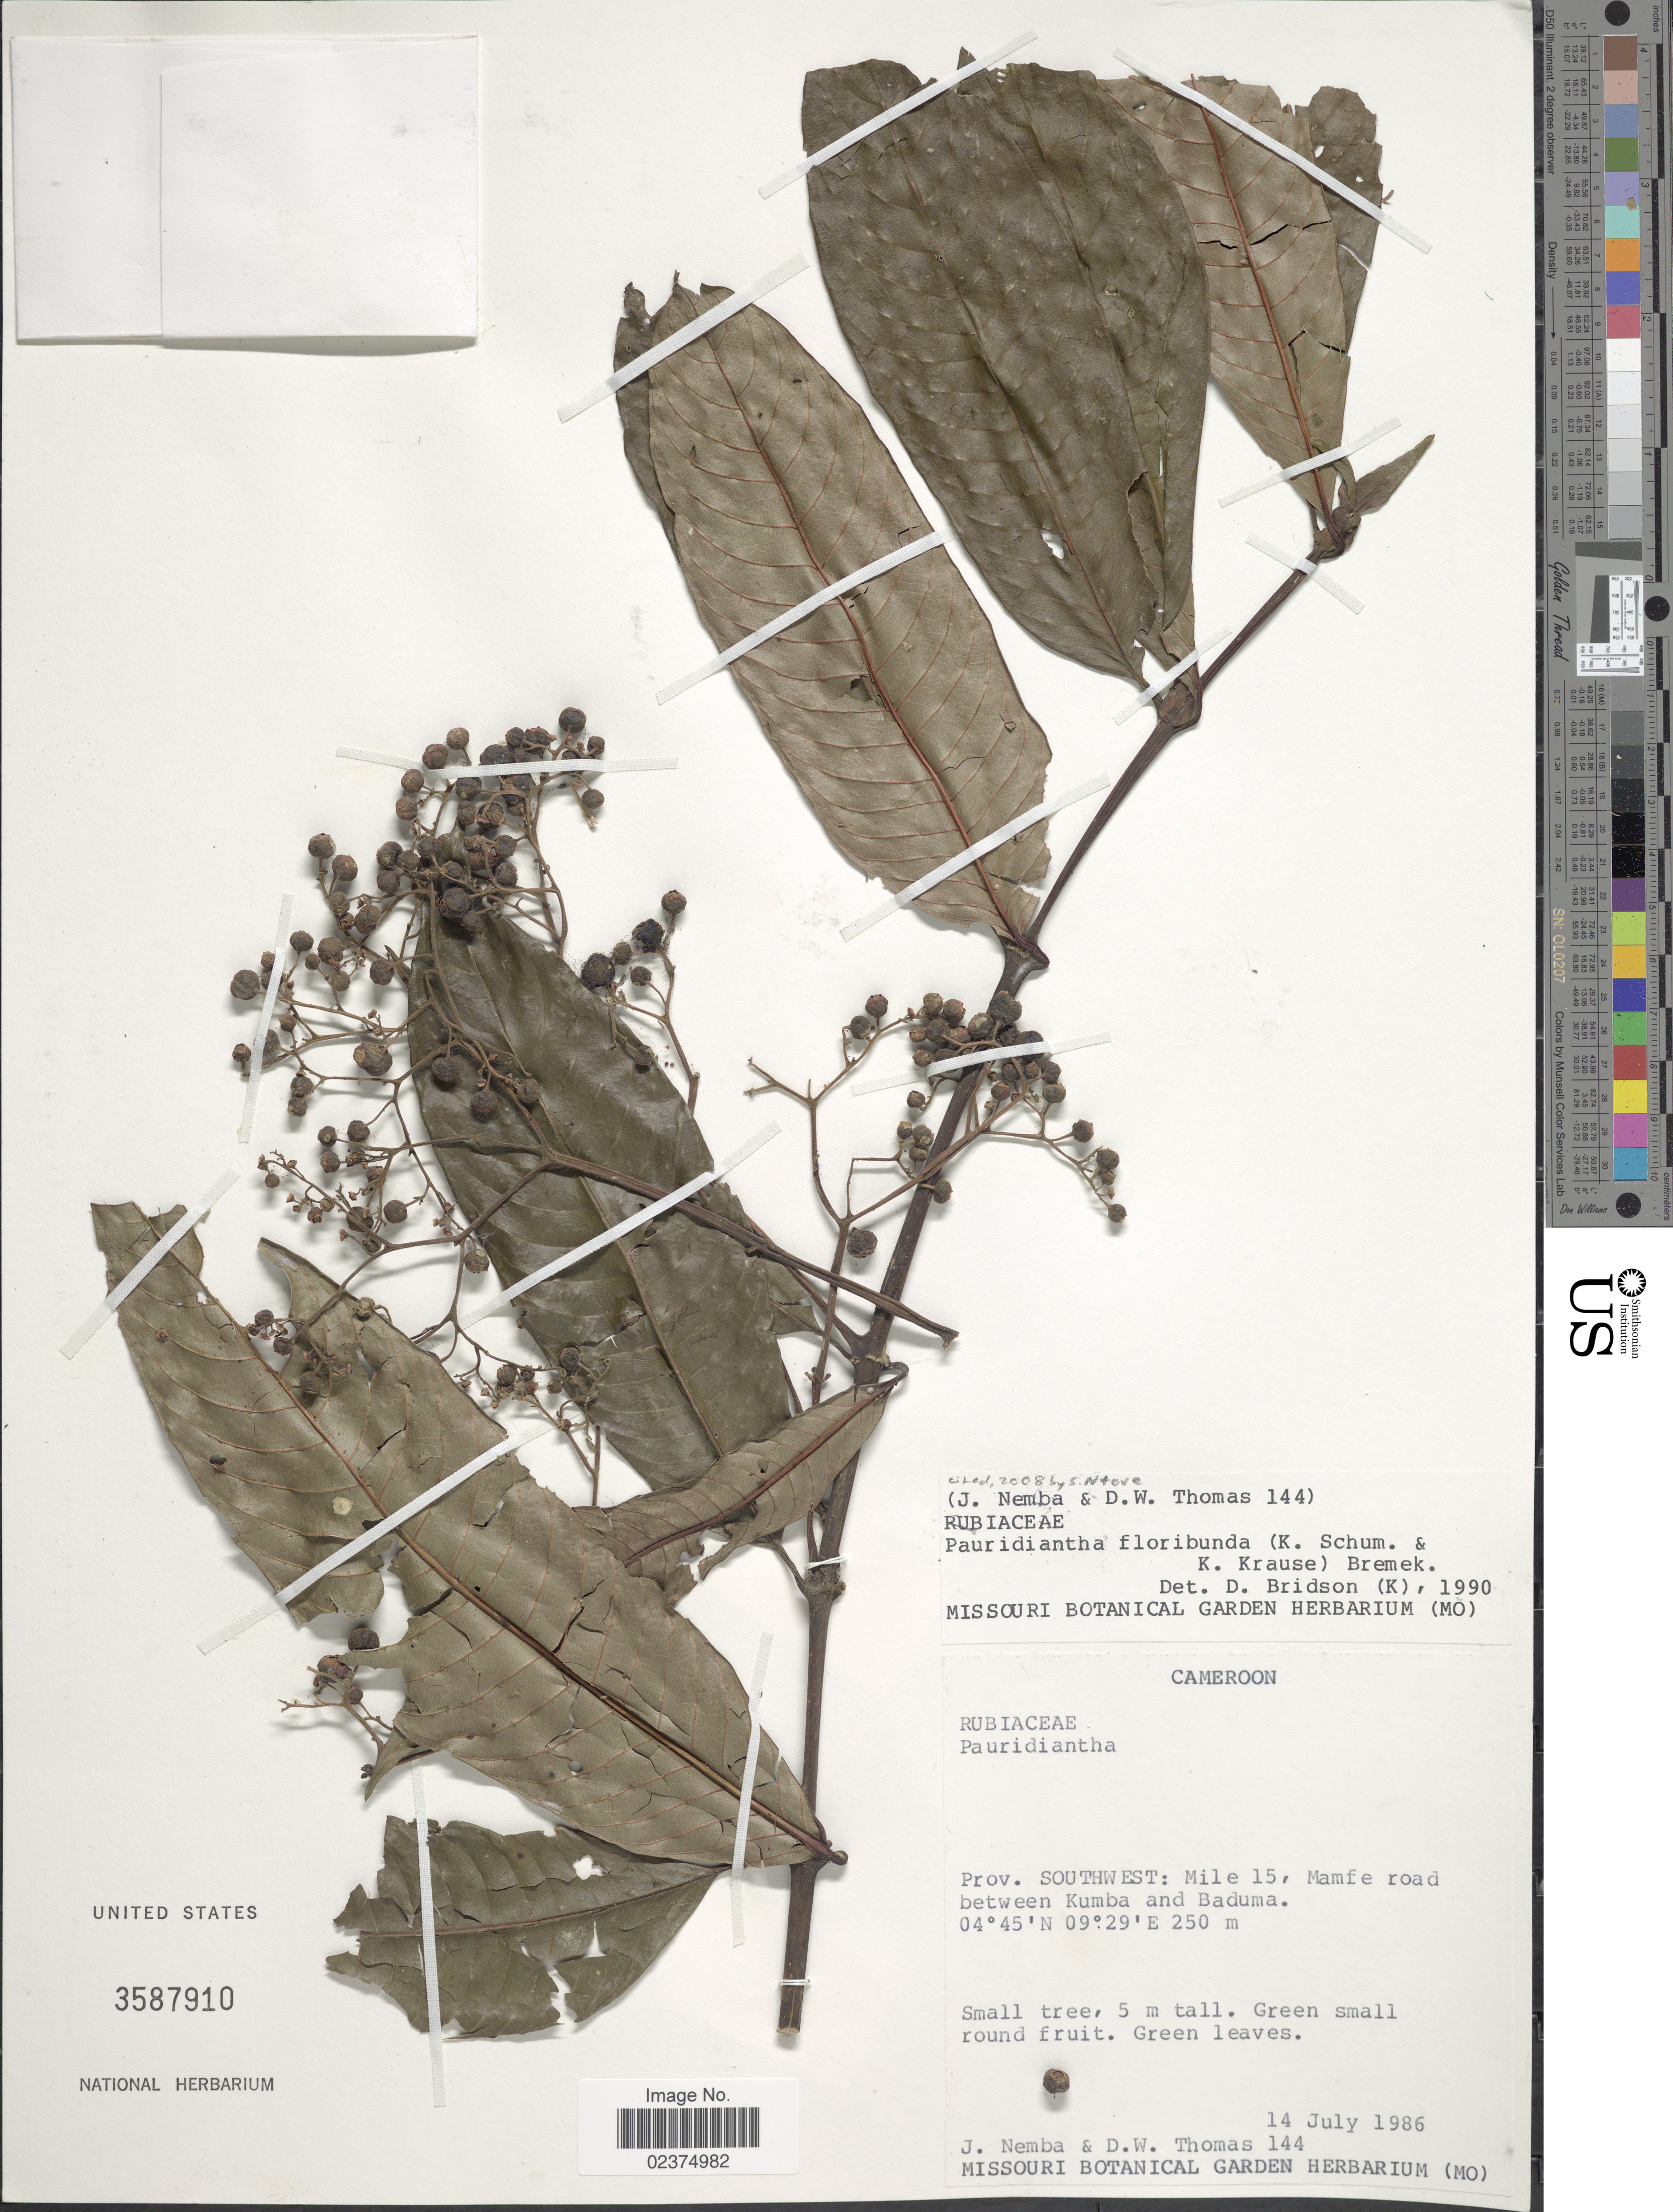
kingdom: Plantae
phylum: Tracheophyta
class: Magnoliopsida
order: Gentianales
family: Rubiaceae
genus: Pauridiantha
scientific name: Pauridiantha floribunda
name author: (K. Schum. & K. Krause) Bremek.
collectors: J. Nemba & D. W. Thomas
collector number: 144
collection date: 1986-07-14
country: Cameroon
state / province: Sud-Ouest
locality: Prov. Southwest: Mile 15, Mamfe road between Kumba and Baduma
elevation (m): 250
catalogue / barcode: US 3587910